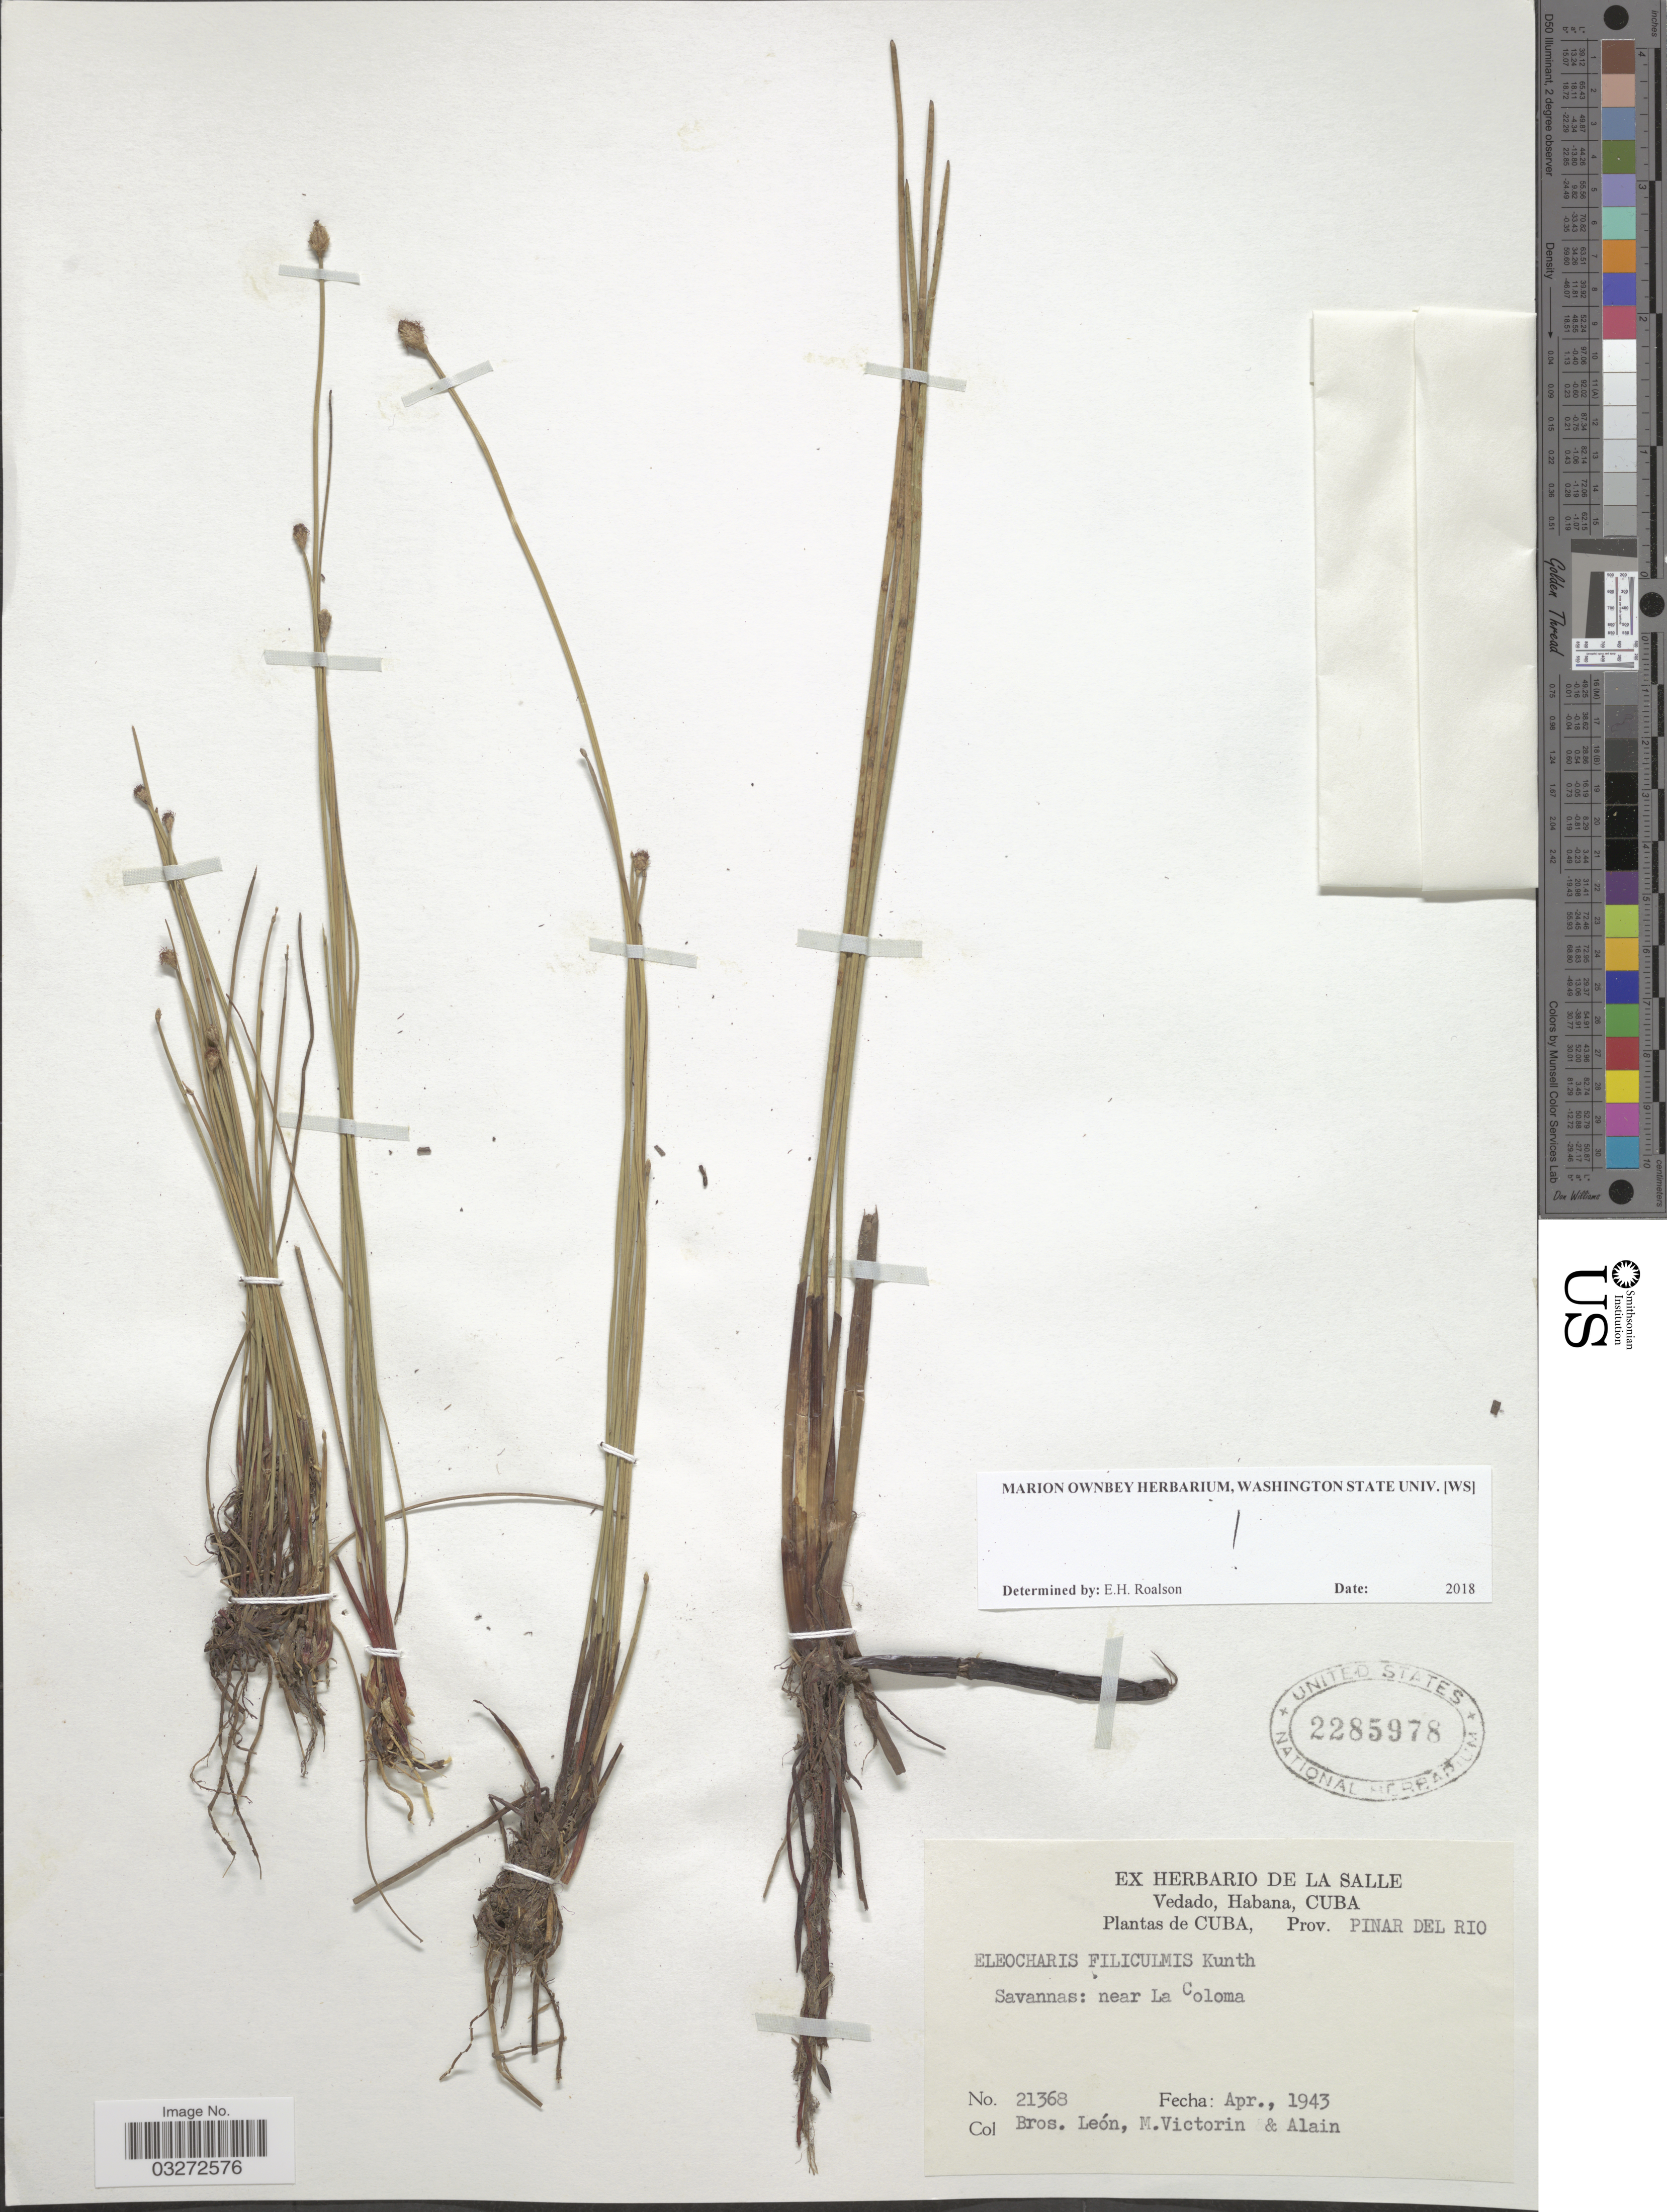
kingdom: Plantae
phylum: Tracheophyta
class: Liliopsida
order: Poales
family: Cyperaceae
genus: Eleocharis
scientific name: Eleocharis filiculmis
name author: Kunth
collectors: Bro. León, Fr. Marie-Victorin & Alain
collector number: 21368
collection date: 1943-04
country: Cuba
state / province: Pinar del Río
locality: Savannas: near La Coloma.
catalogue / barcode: US 2285978